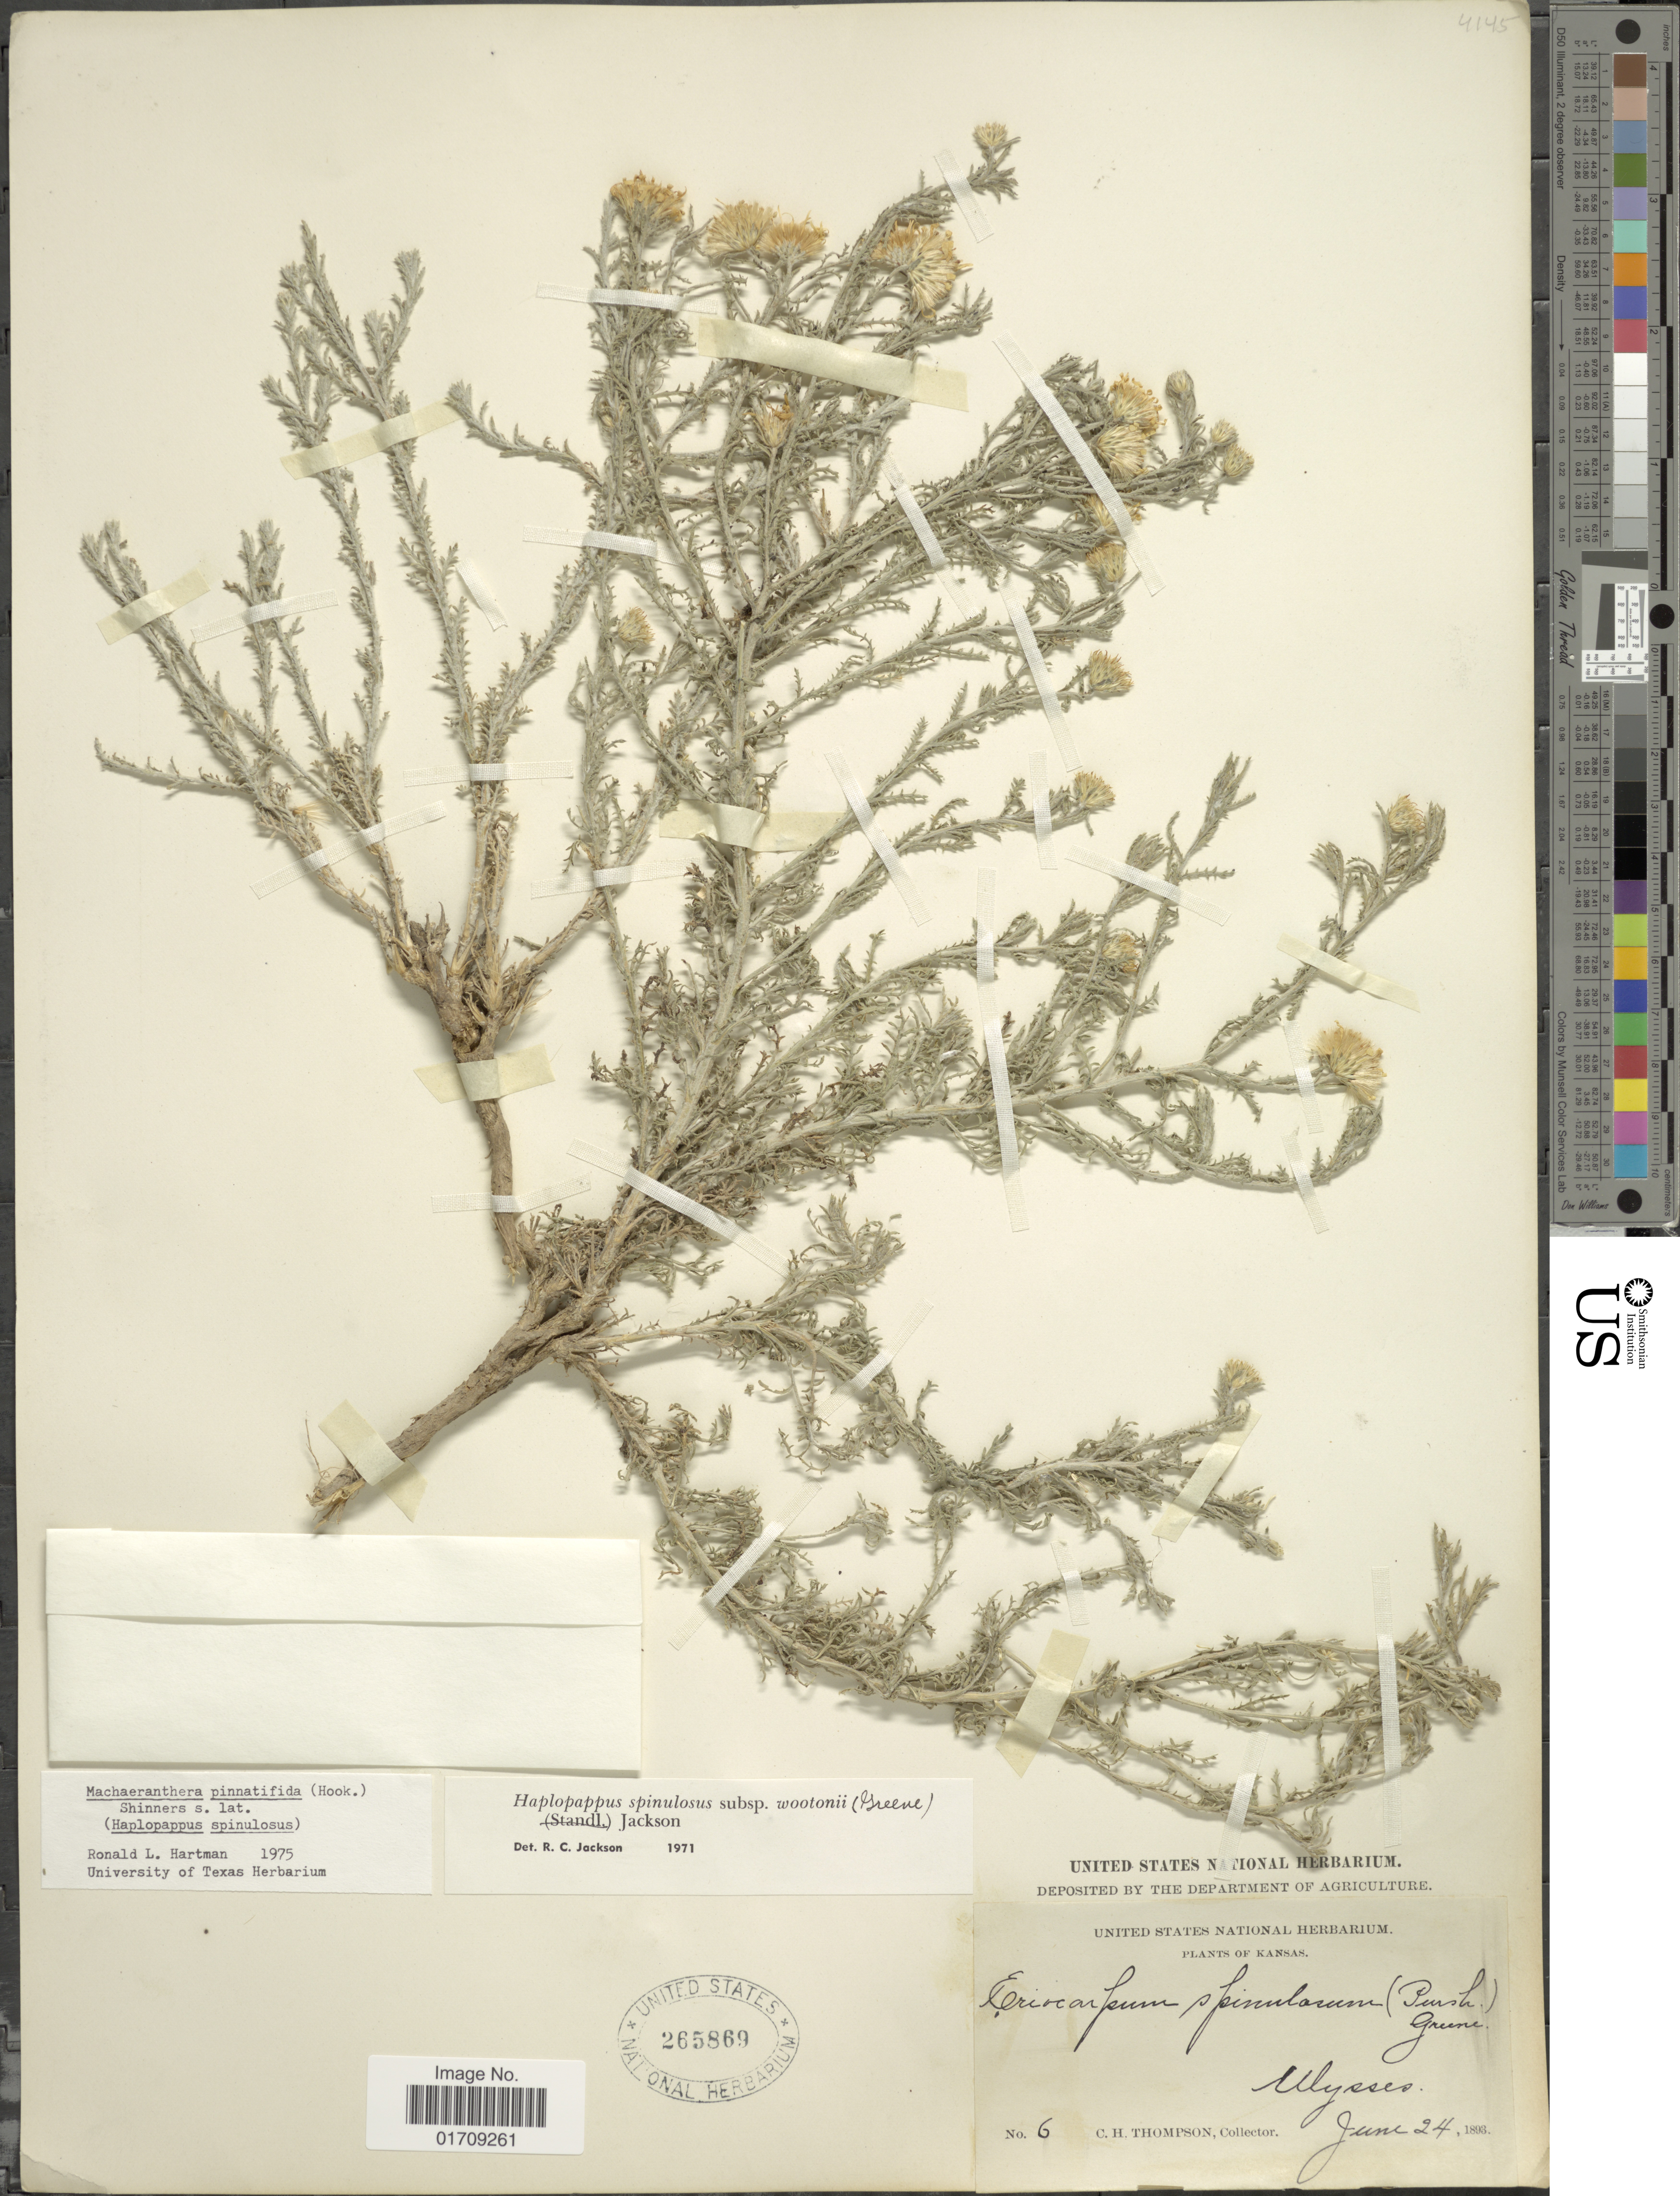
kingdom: Plantae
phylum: Tracheophyta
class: Magnoliopsida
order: Asterales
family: Asteraceae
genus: Machaeranthera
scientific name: Machaeranthera pinnatifida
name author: (Hook.) Shinners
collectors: C. H. Thompson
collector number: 6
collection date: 1893-06-24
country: United States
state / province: Kansas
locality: Ulysses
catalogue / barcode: US 265869